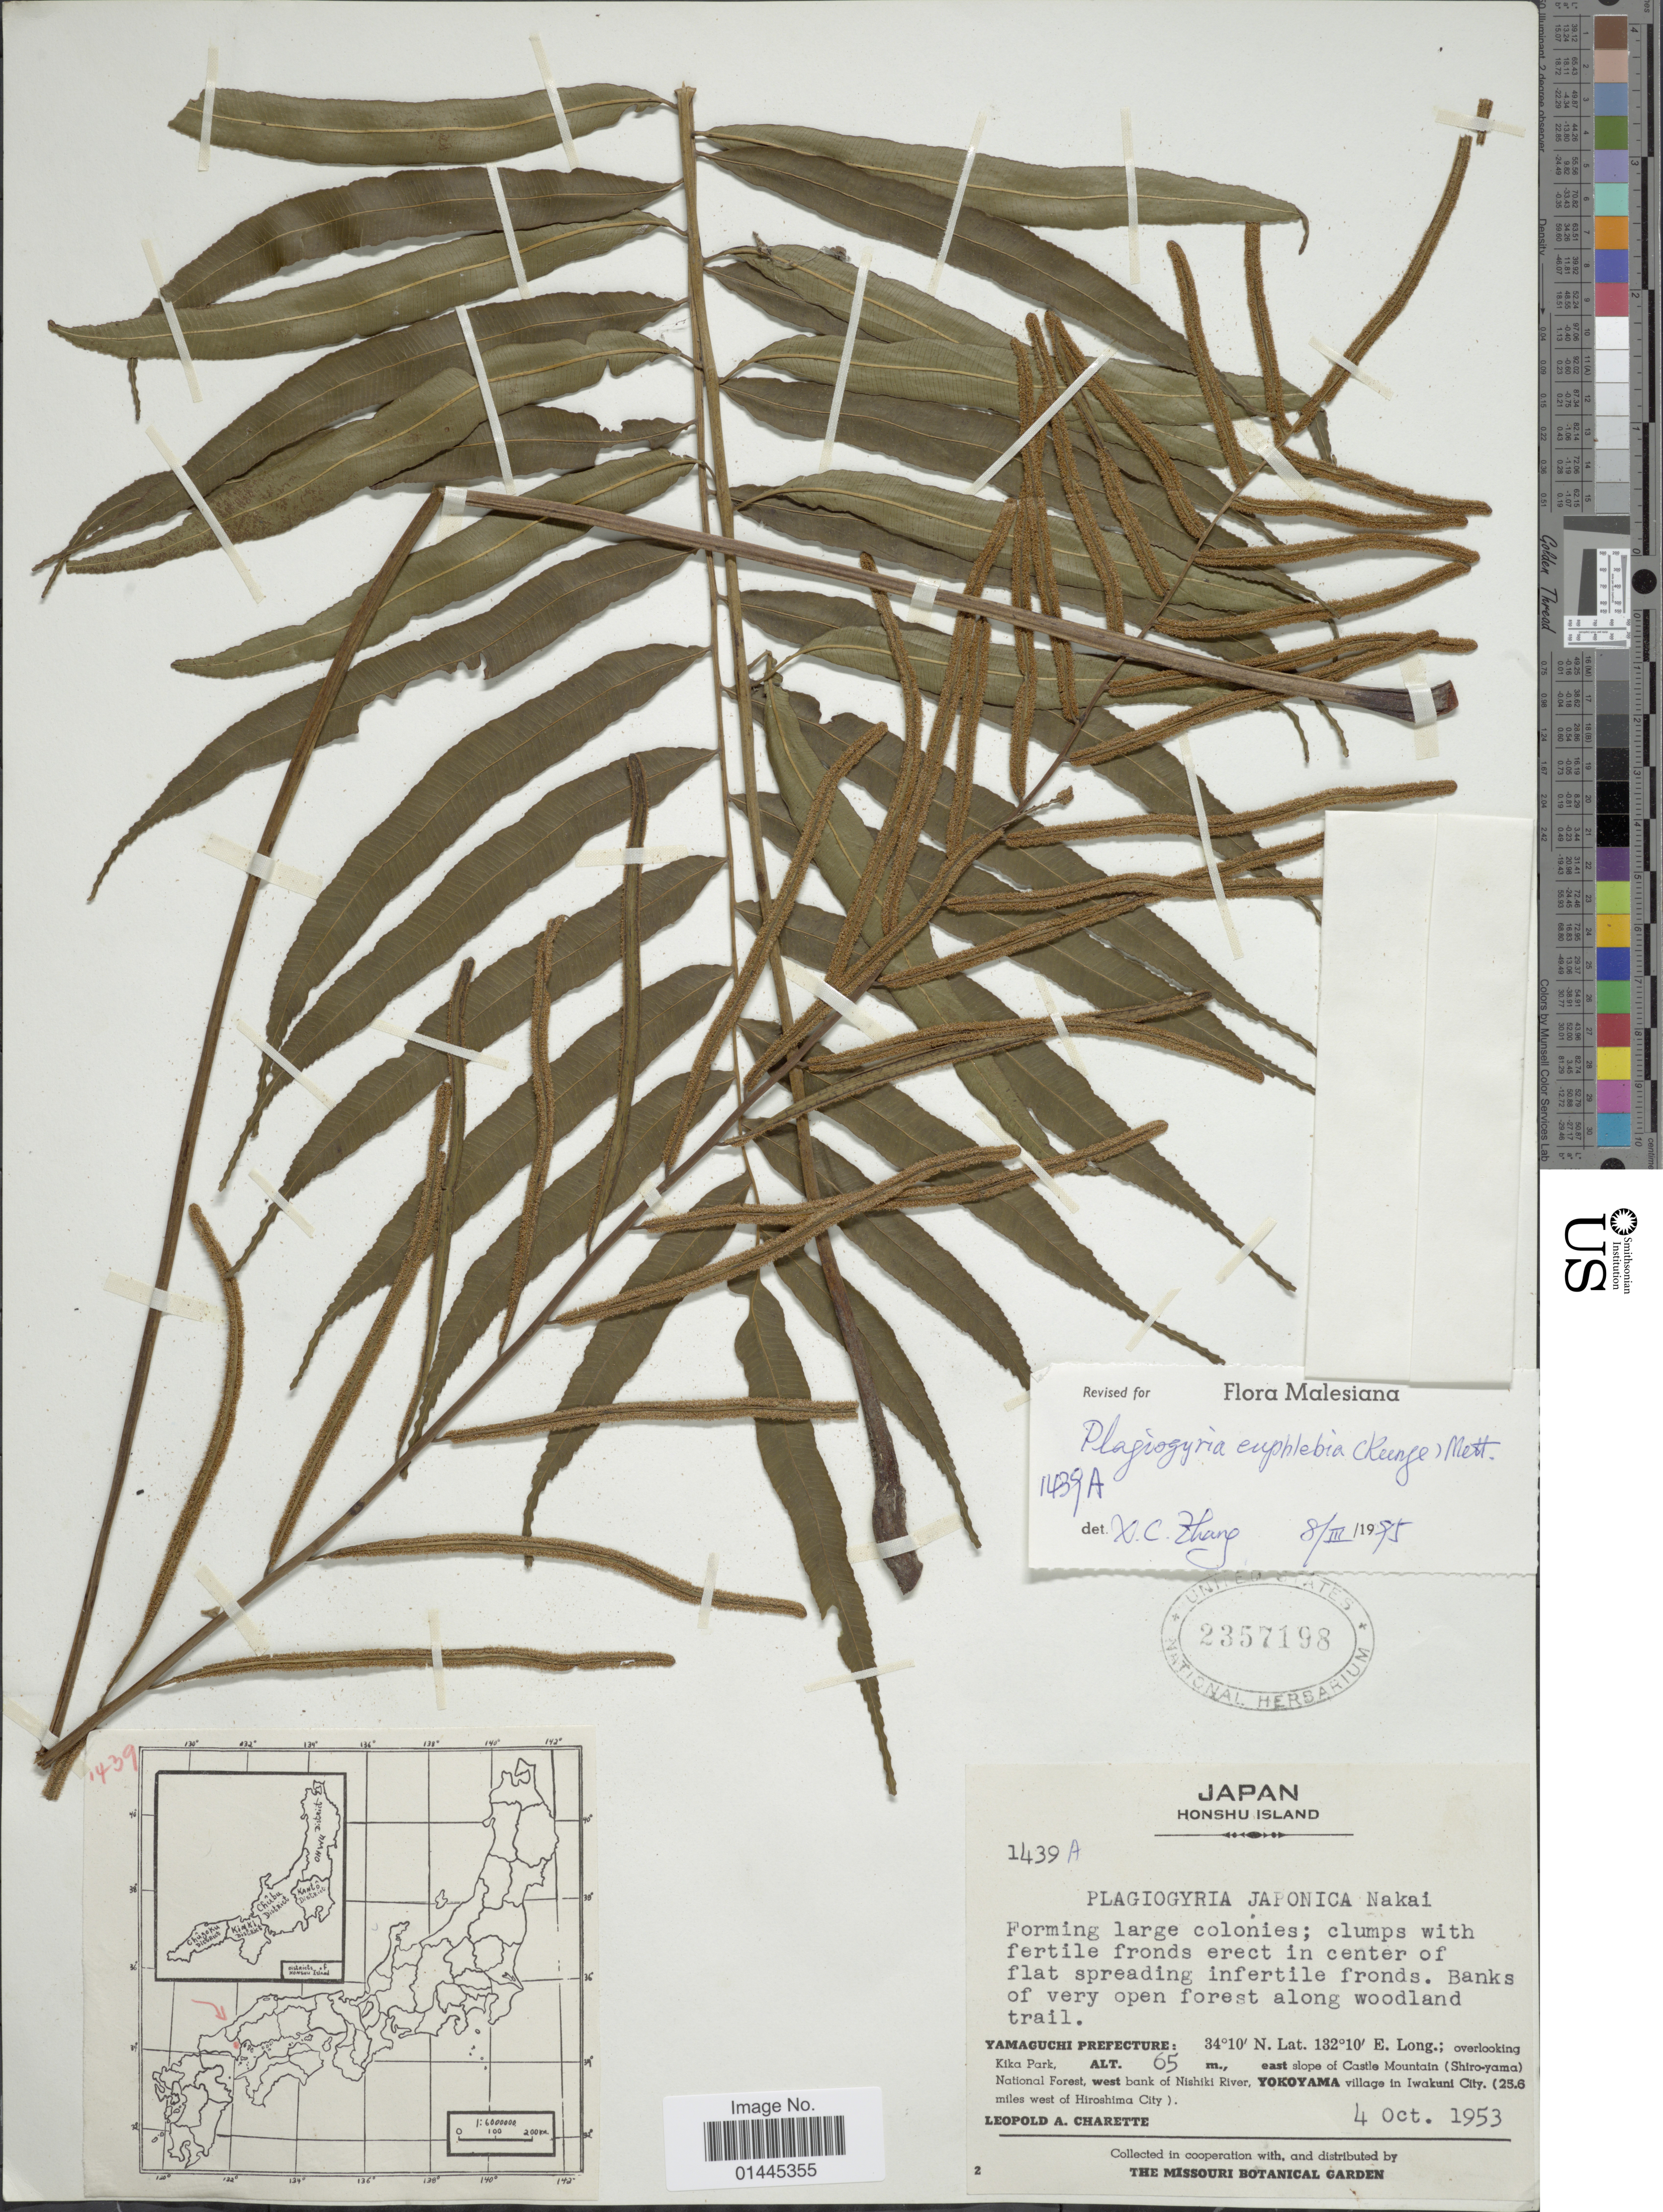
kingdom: Plantae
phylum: Tracheophyta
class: Polypodiopsida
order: Cyatheales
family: Plagiogyriaceae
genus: Plagiogyria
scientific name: Plagiogyria euphlebia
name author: (Kunze) Mett.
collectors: L. A. Charette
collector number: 1439A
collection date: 1953-10-04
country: Japan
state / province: Yamaguti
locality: Honshu, Yamaguchi Prefecture: overlooking Kika Park, east slope of Castle Mountain (Shiro-yama) National Forest, west bank of Nishiki River, Yokoyama village in Iwakuni City (25.6 miles west of Hiroshima City), banks of very open forest along woodland.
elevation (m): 65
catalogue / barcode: US 2357198